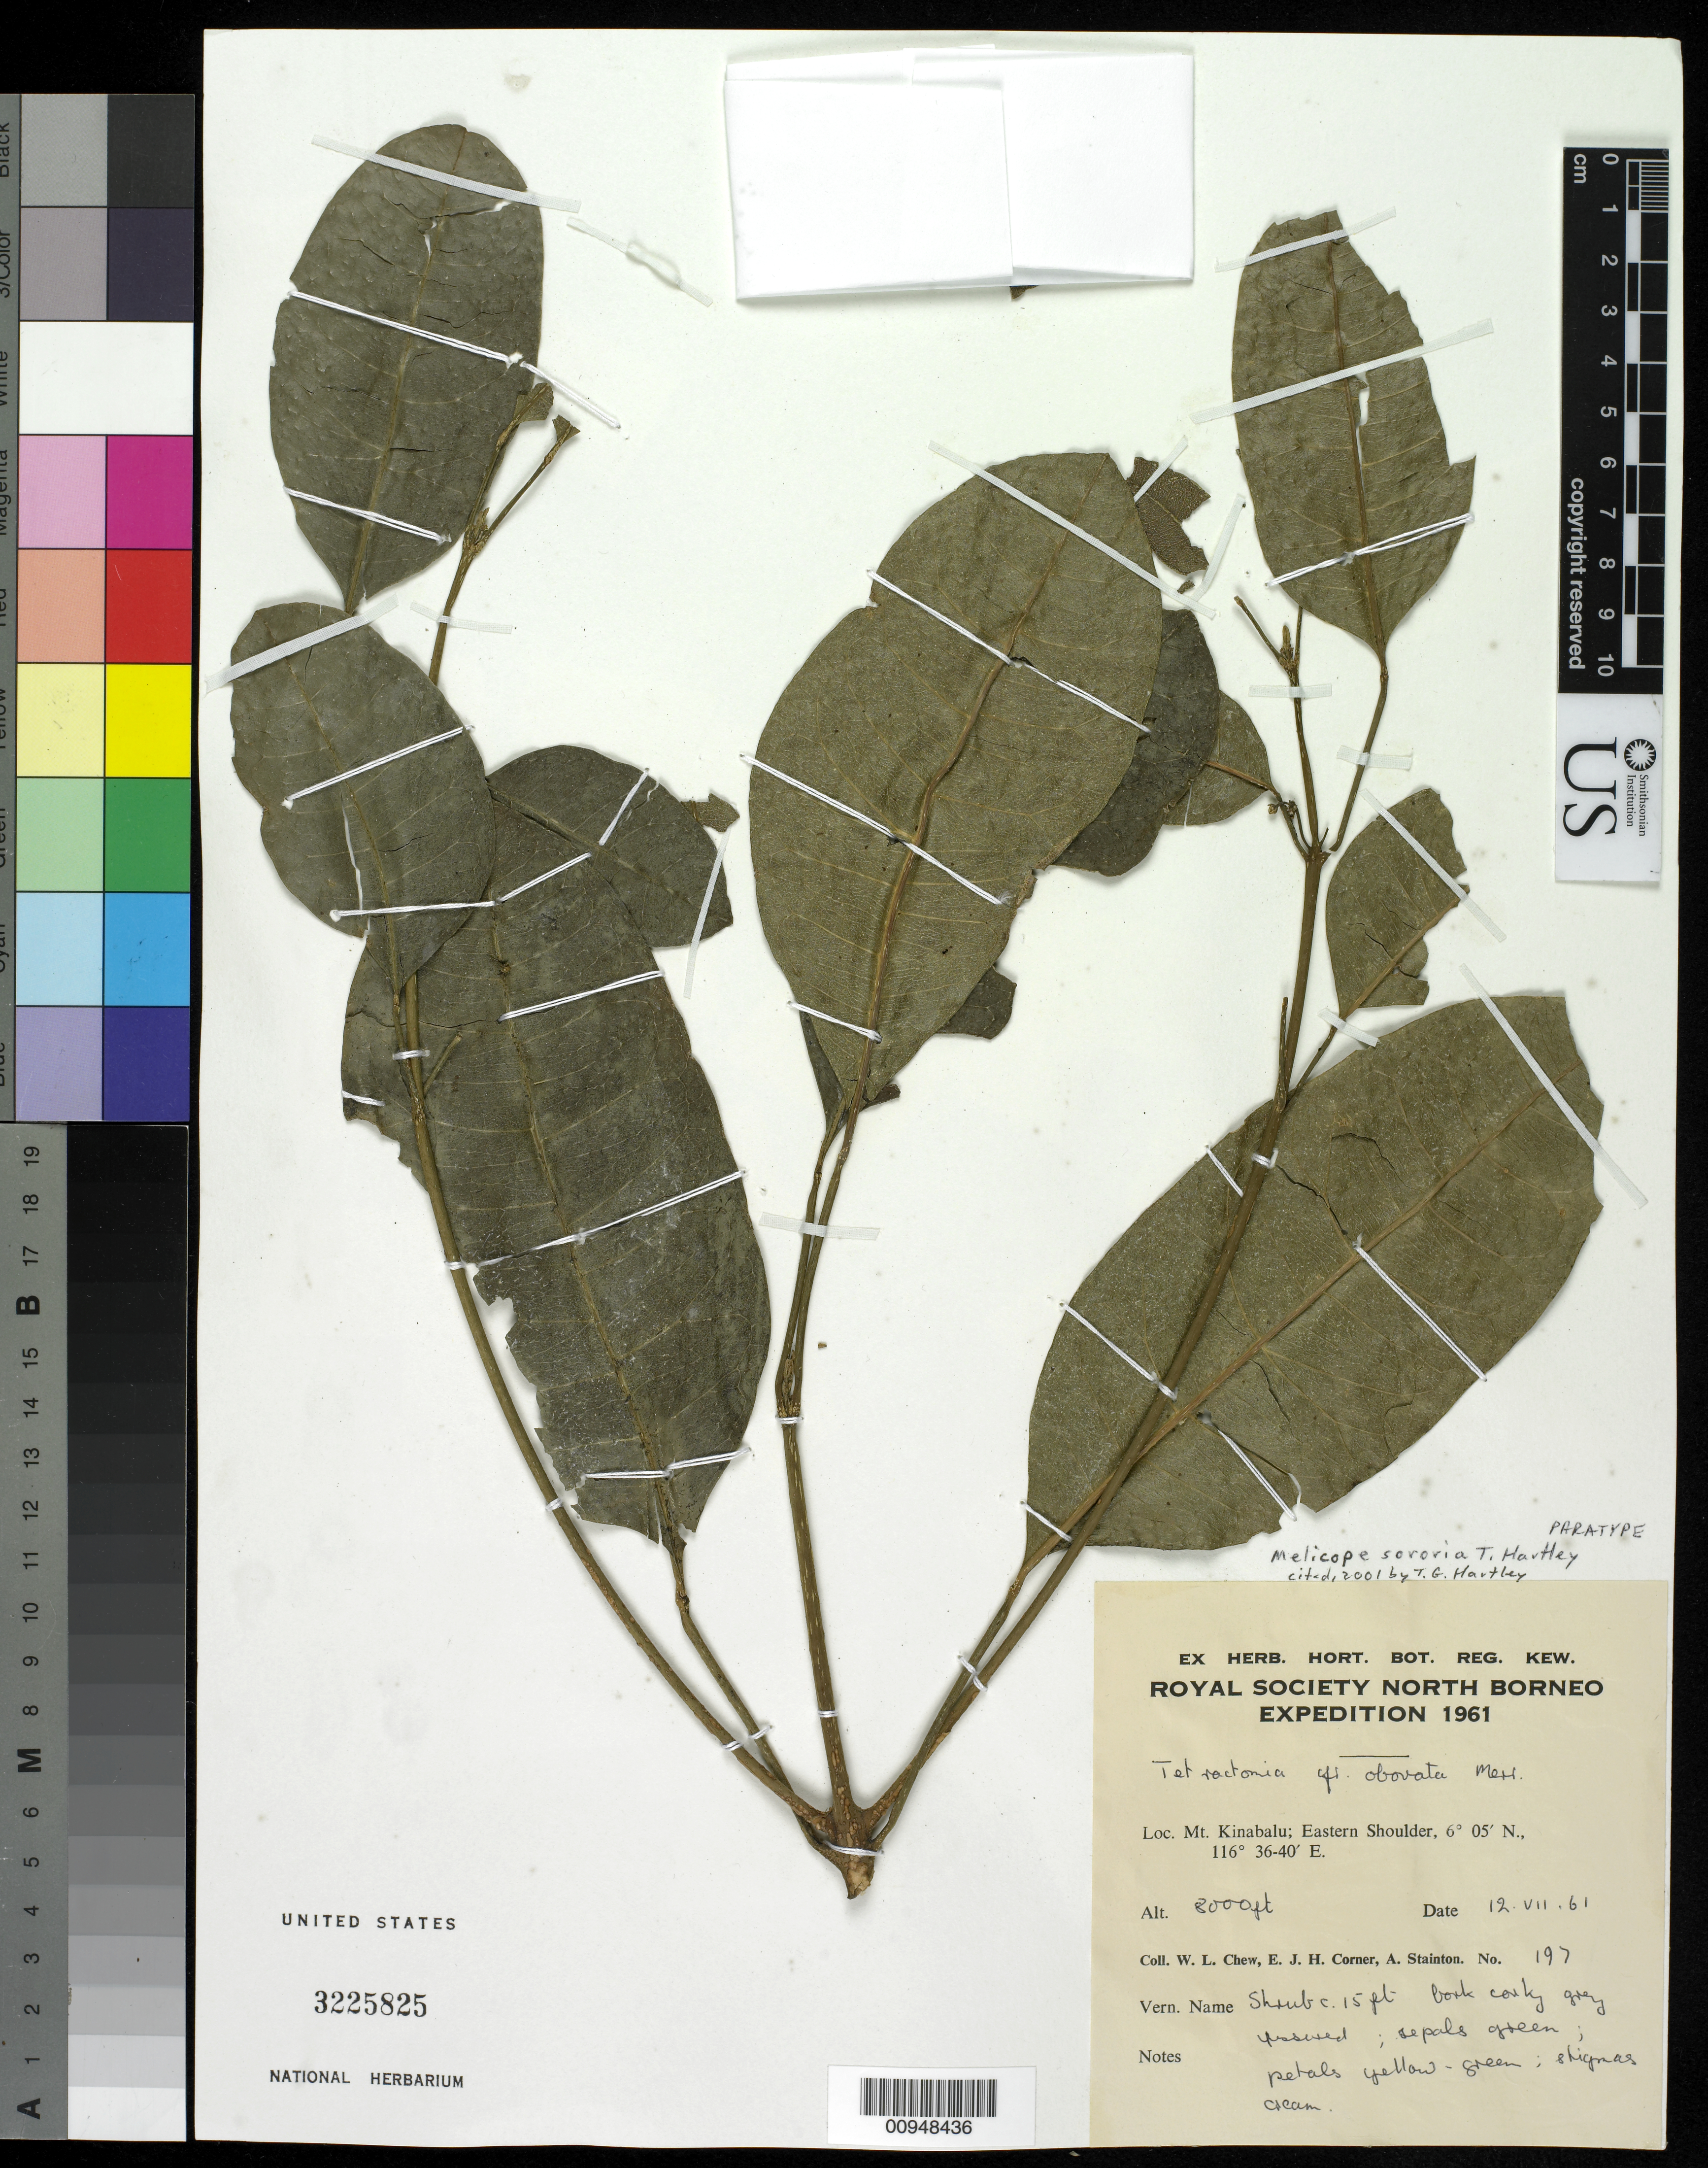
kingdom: Plantae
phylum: Tracheophyta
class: Magnoliopsida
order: Sapindales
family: Rutaceae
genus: Melicope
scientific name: Melicope sororia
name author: T.G. Hartley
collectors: W. Chew, J. Stainton & E. Corner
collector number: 197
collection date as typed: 12 Jul 1961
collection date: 1961-07-12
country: Malaysia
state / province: Sabah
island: Borneo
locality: Mt. Kinabalu; Eastern Shoulder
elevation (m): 2438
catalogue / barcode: US 3225825